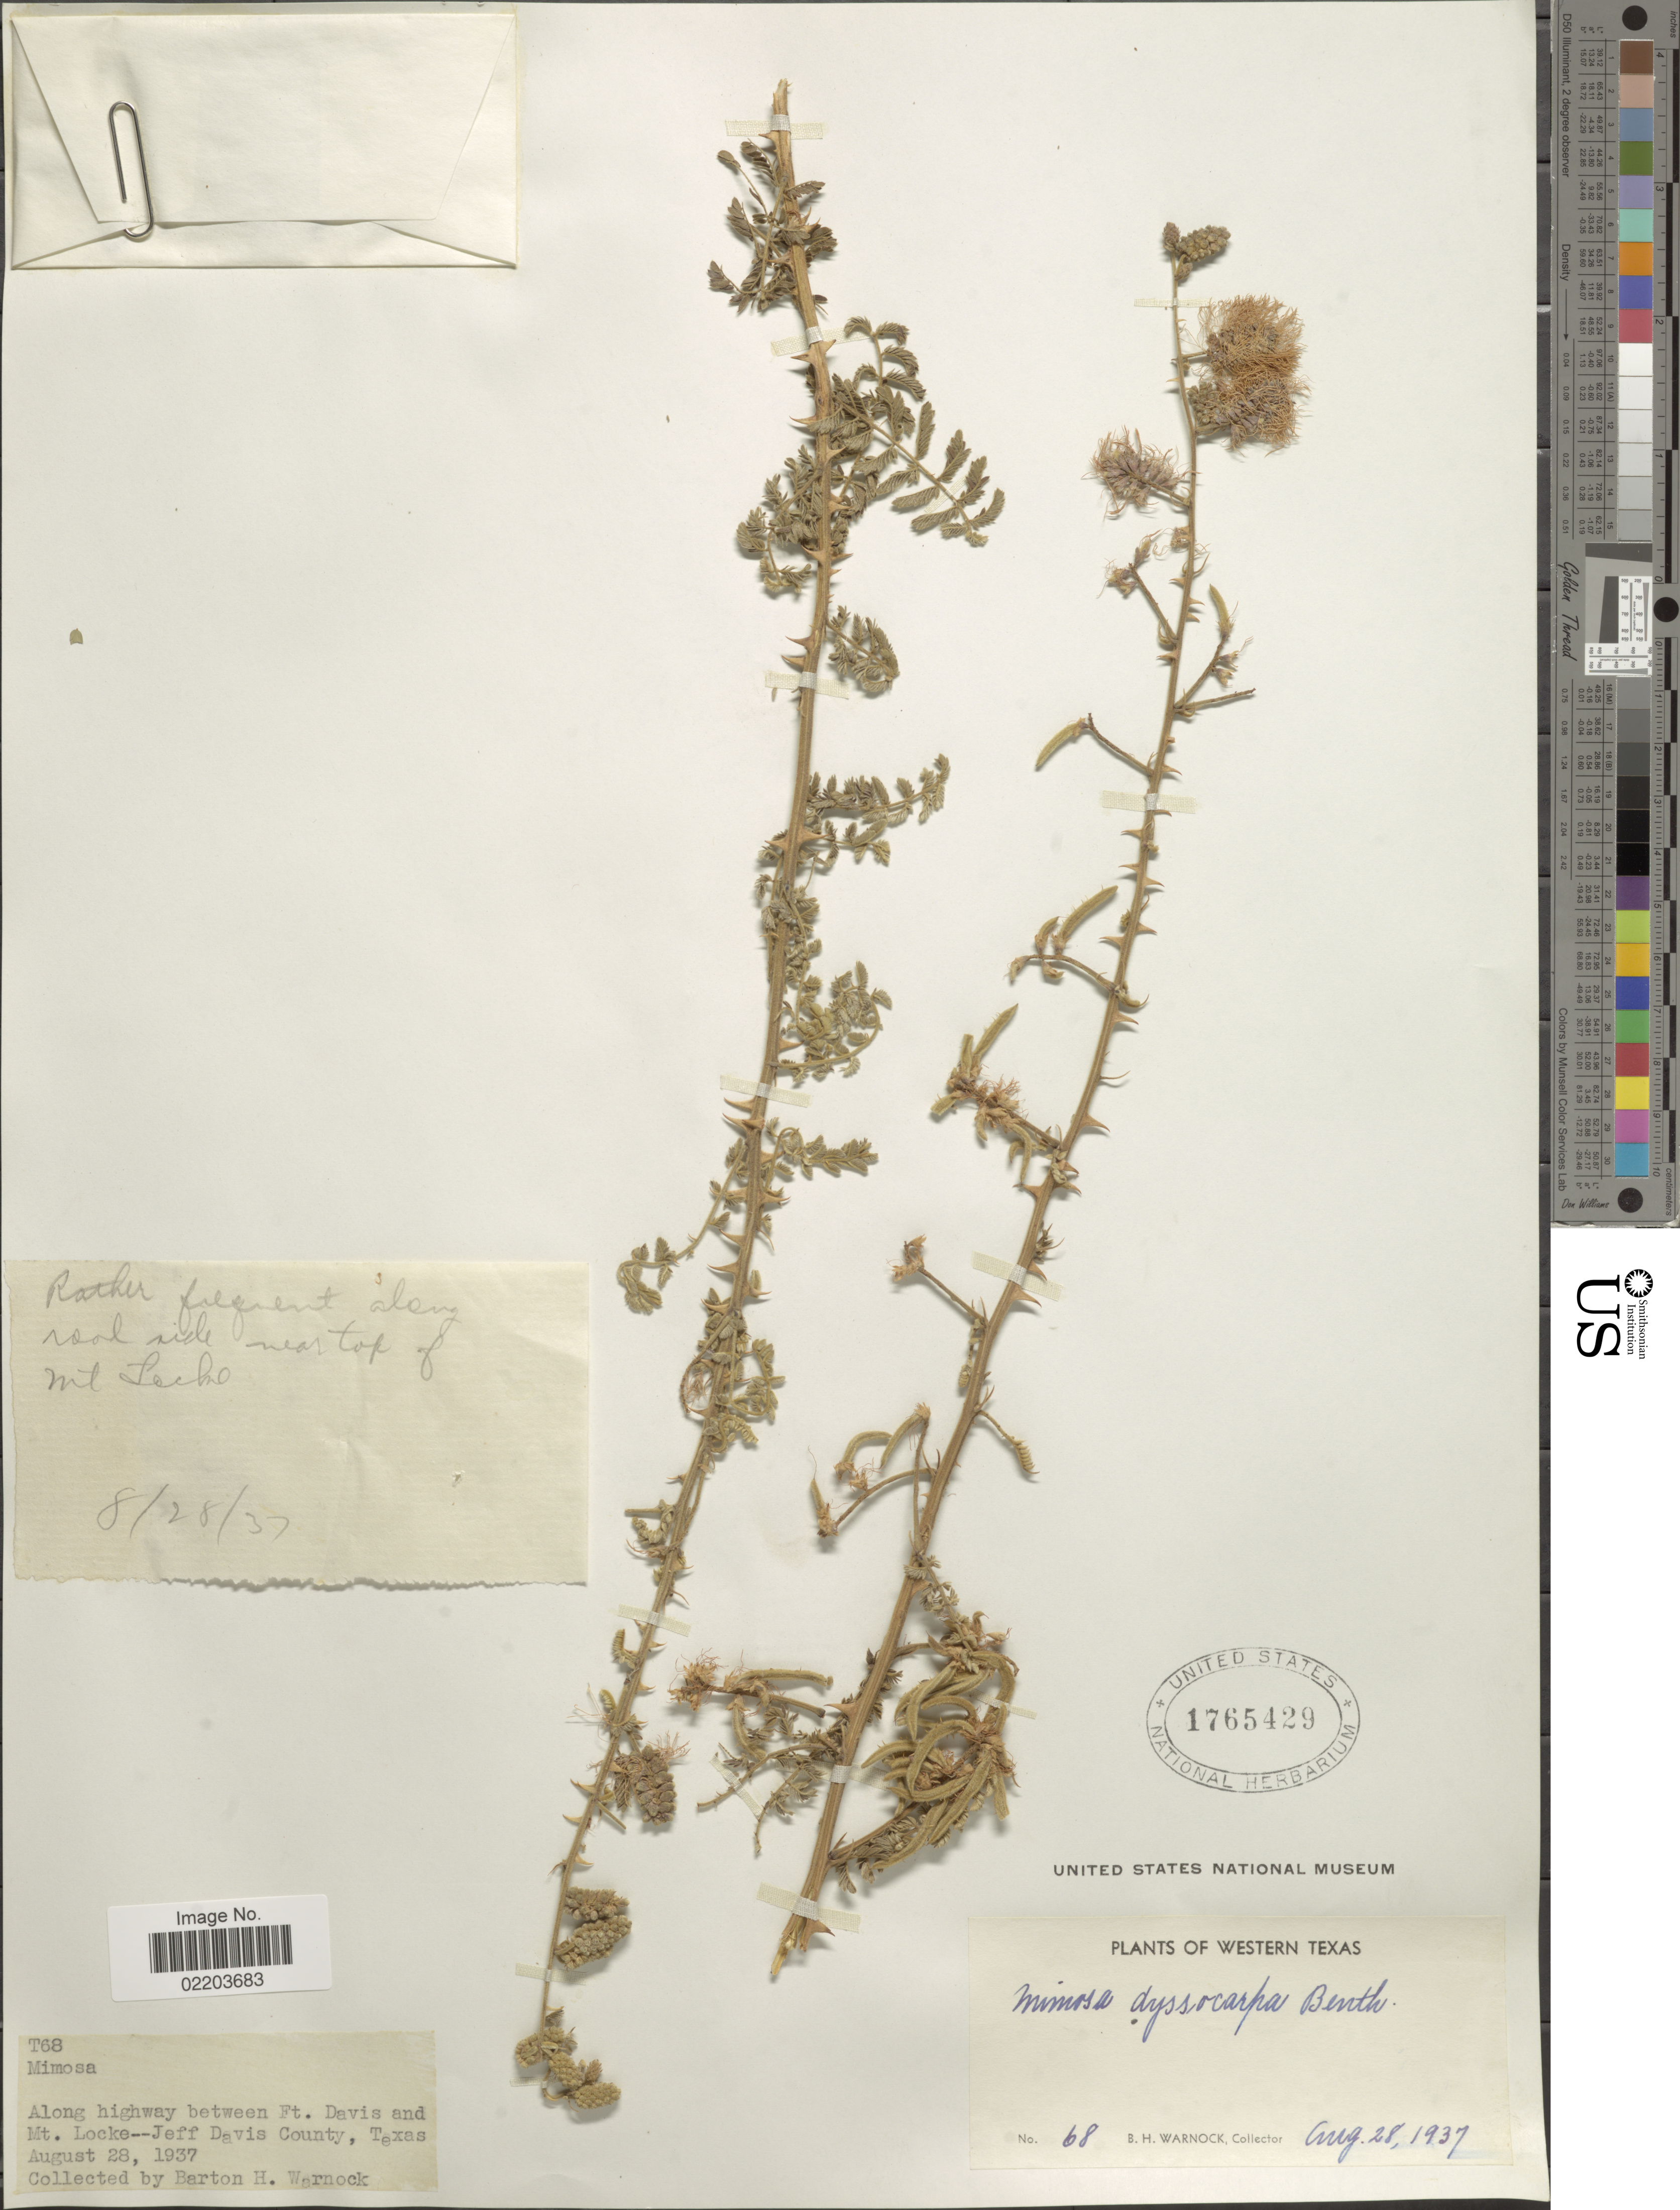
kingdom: Plantae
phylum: Tracheophyta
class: Magnoliopsida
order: Fabales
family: Fabaceae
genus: Mimosa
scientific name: Mimosa dysocarpa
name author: Benth. ex A. Gray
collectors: B. H. Warnock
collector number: T68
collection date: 1937-08-28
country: United States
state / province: Texas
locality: Along highway between Ft. Davis and Mt Locke--Jeff Davis County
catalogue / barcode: US 1765429